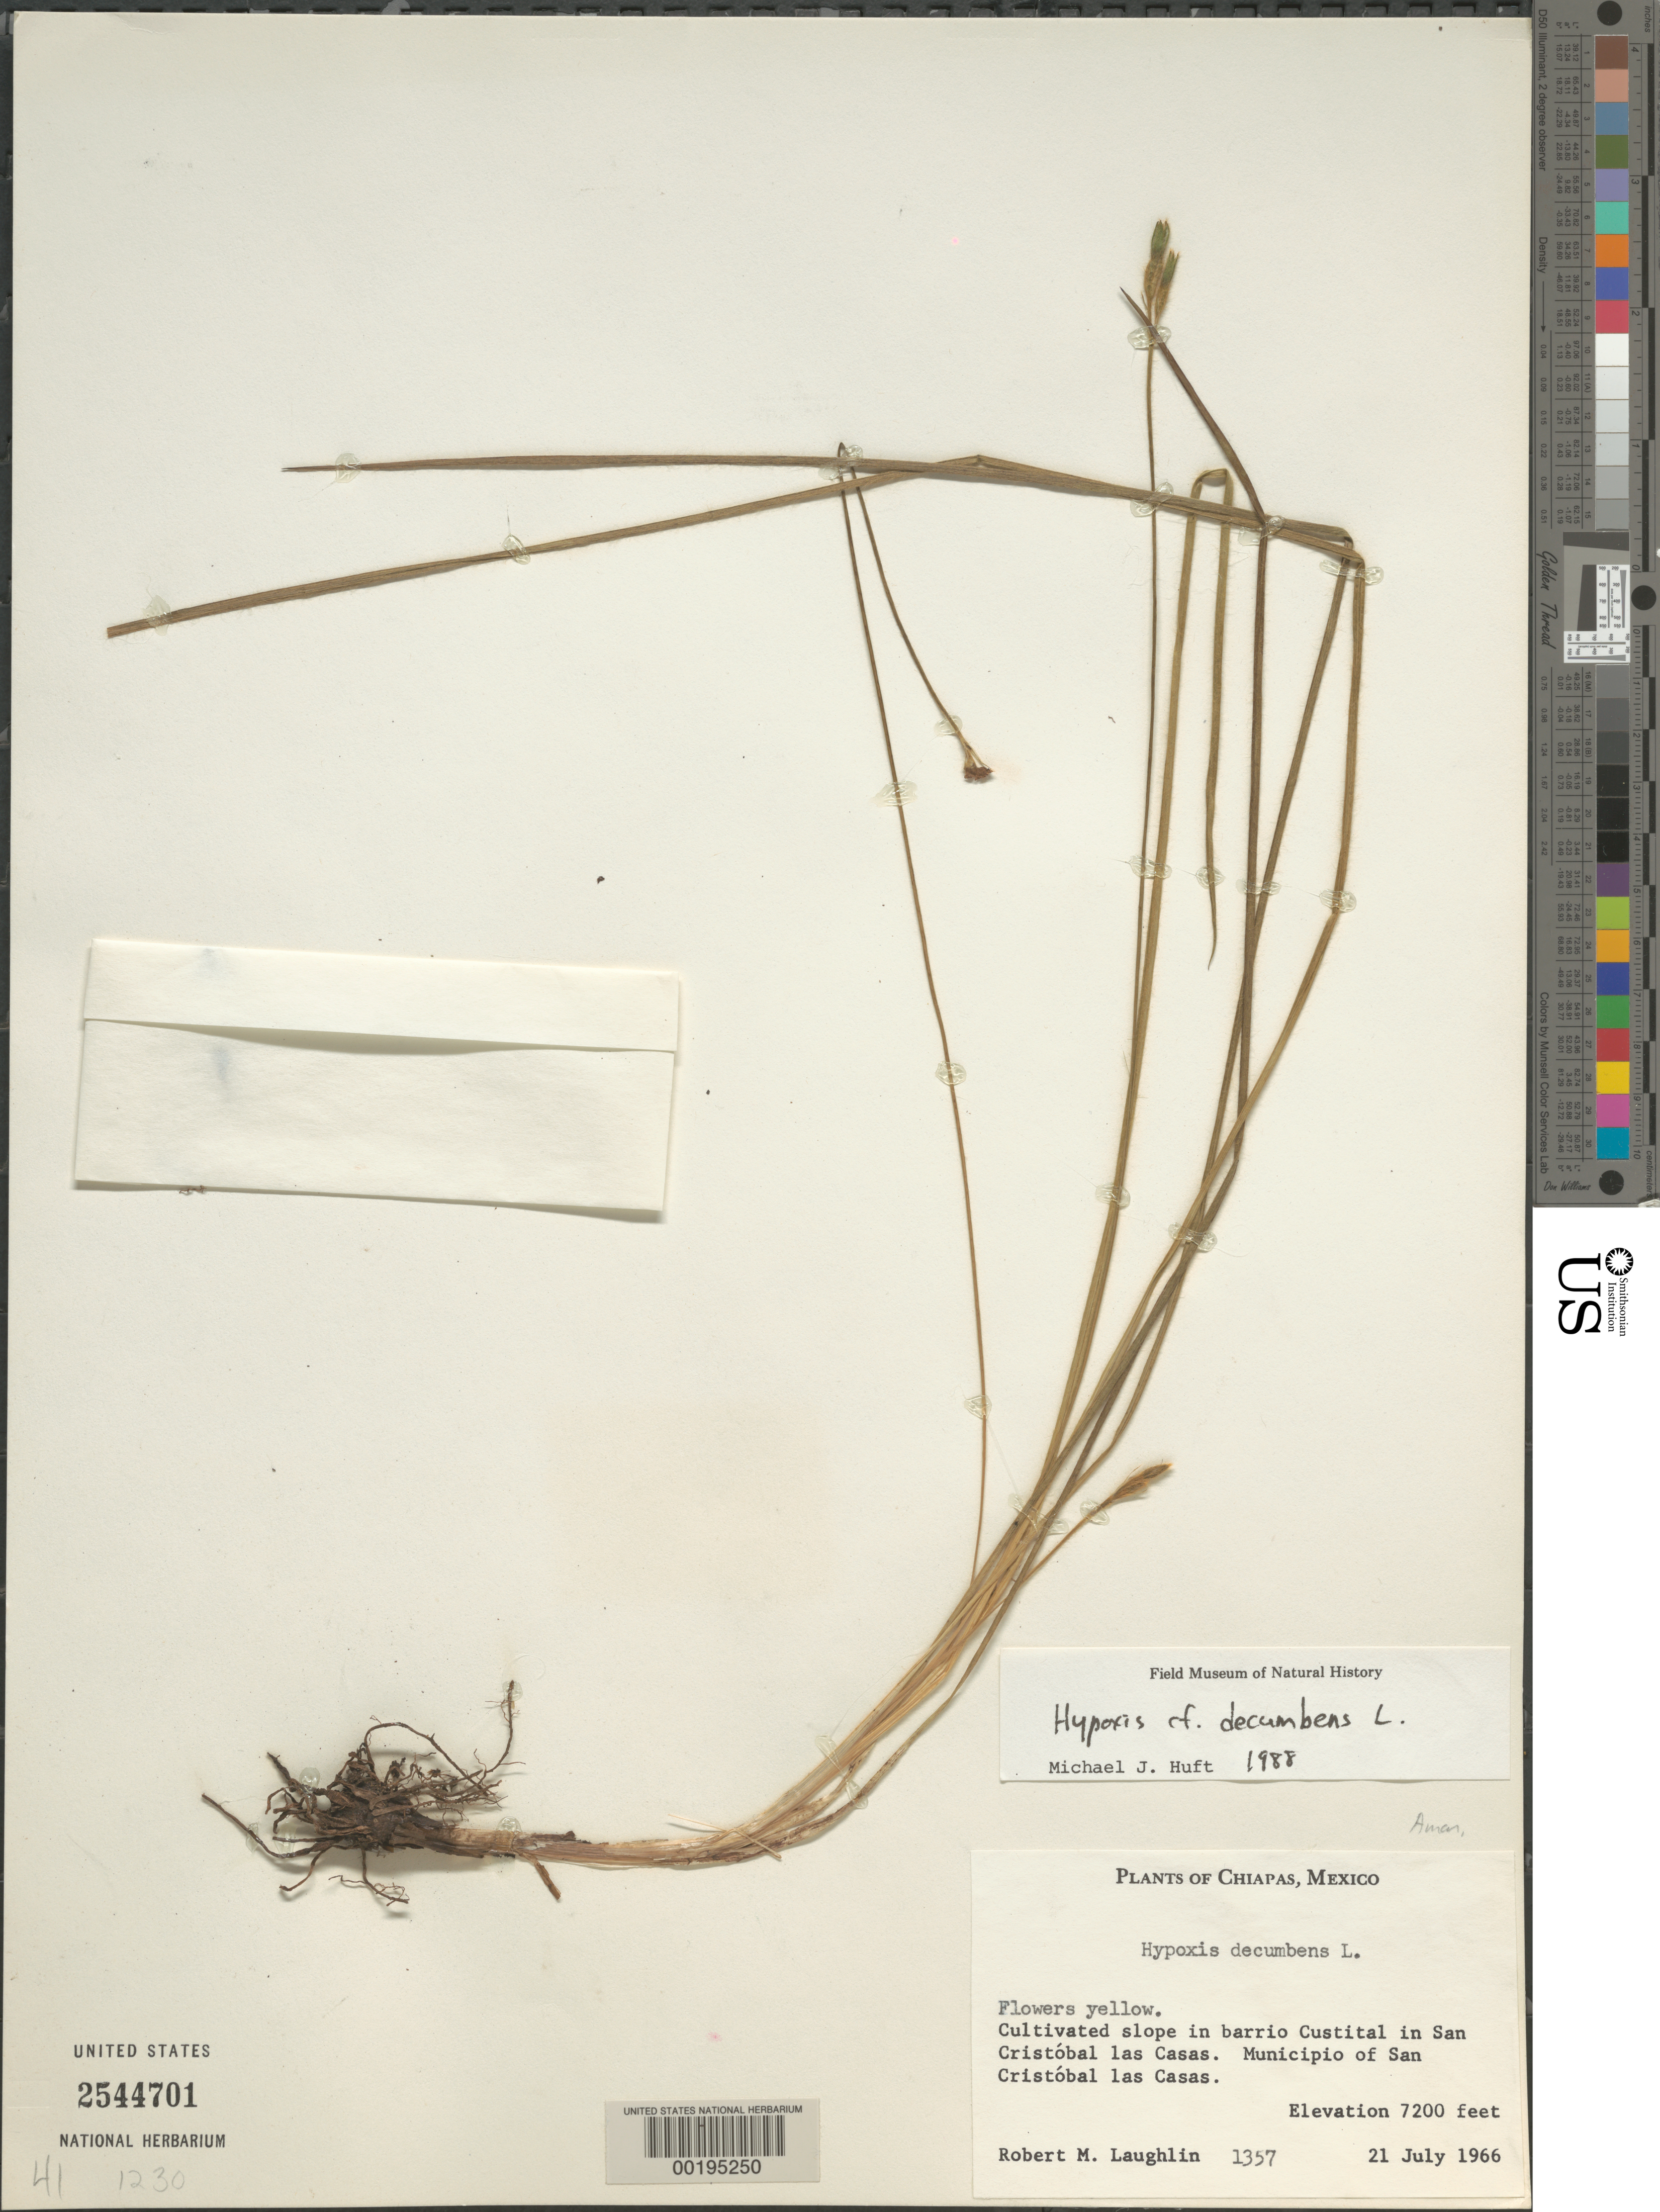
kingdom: Plantae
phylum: Tracheophyta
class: Liliopsida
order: Asparagales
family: Hypoxidaceae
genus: Hypoxis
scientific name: Hypoxis decumbens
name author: L.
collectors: R. M. Laughlin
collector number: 1357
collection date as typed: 21 Jul 1966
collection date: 1966-07-21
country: Mexico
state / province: Chiapas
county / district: San Cristóbal de Las Casas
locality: In barrio Custital in San Cristobal las Casas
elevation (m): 2195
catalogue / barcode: US 2544701